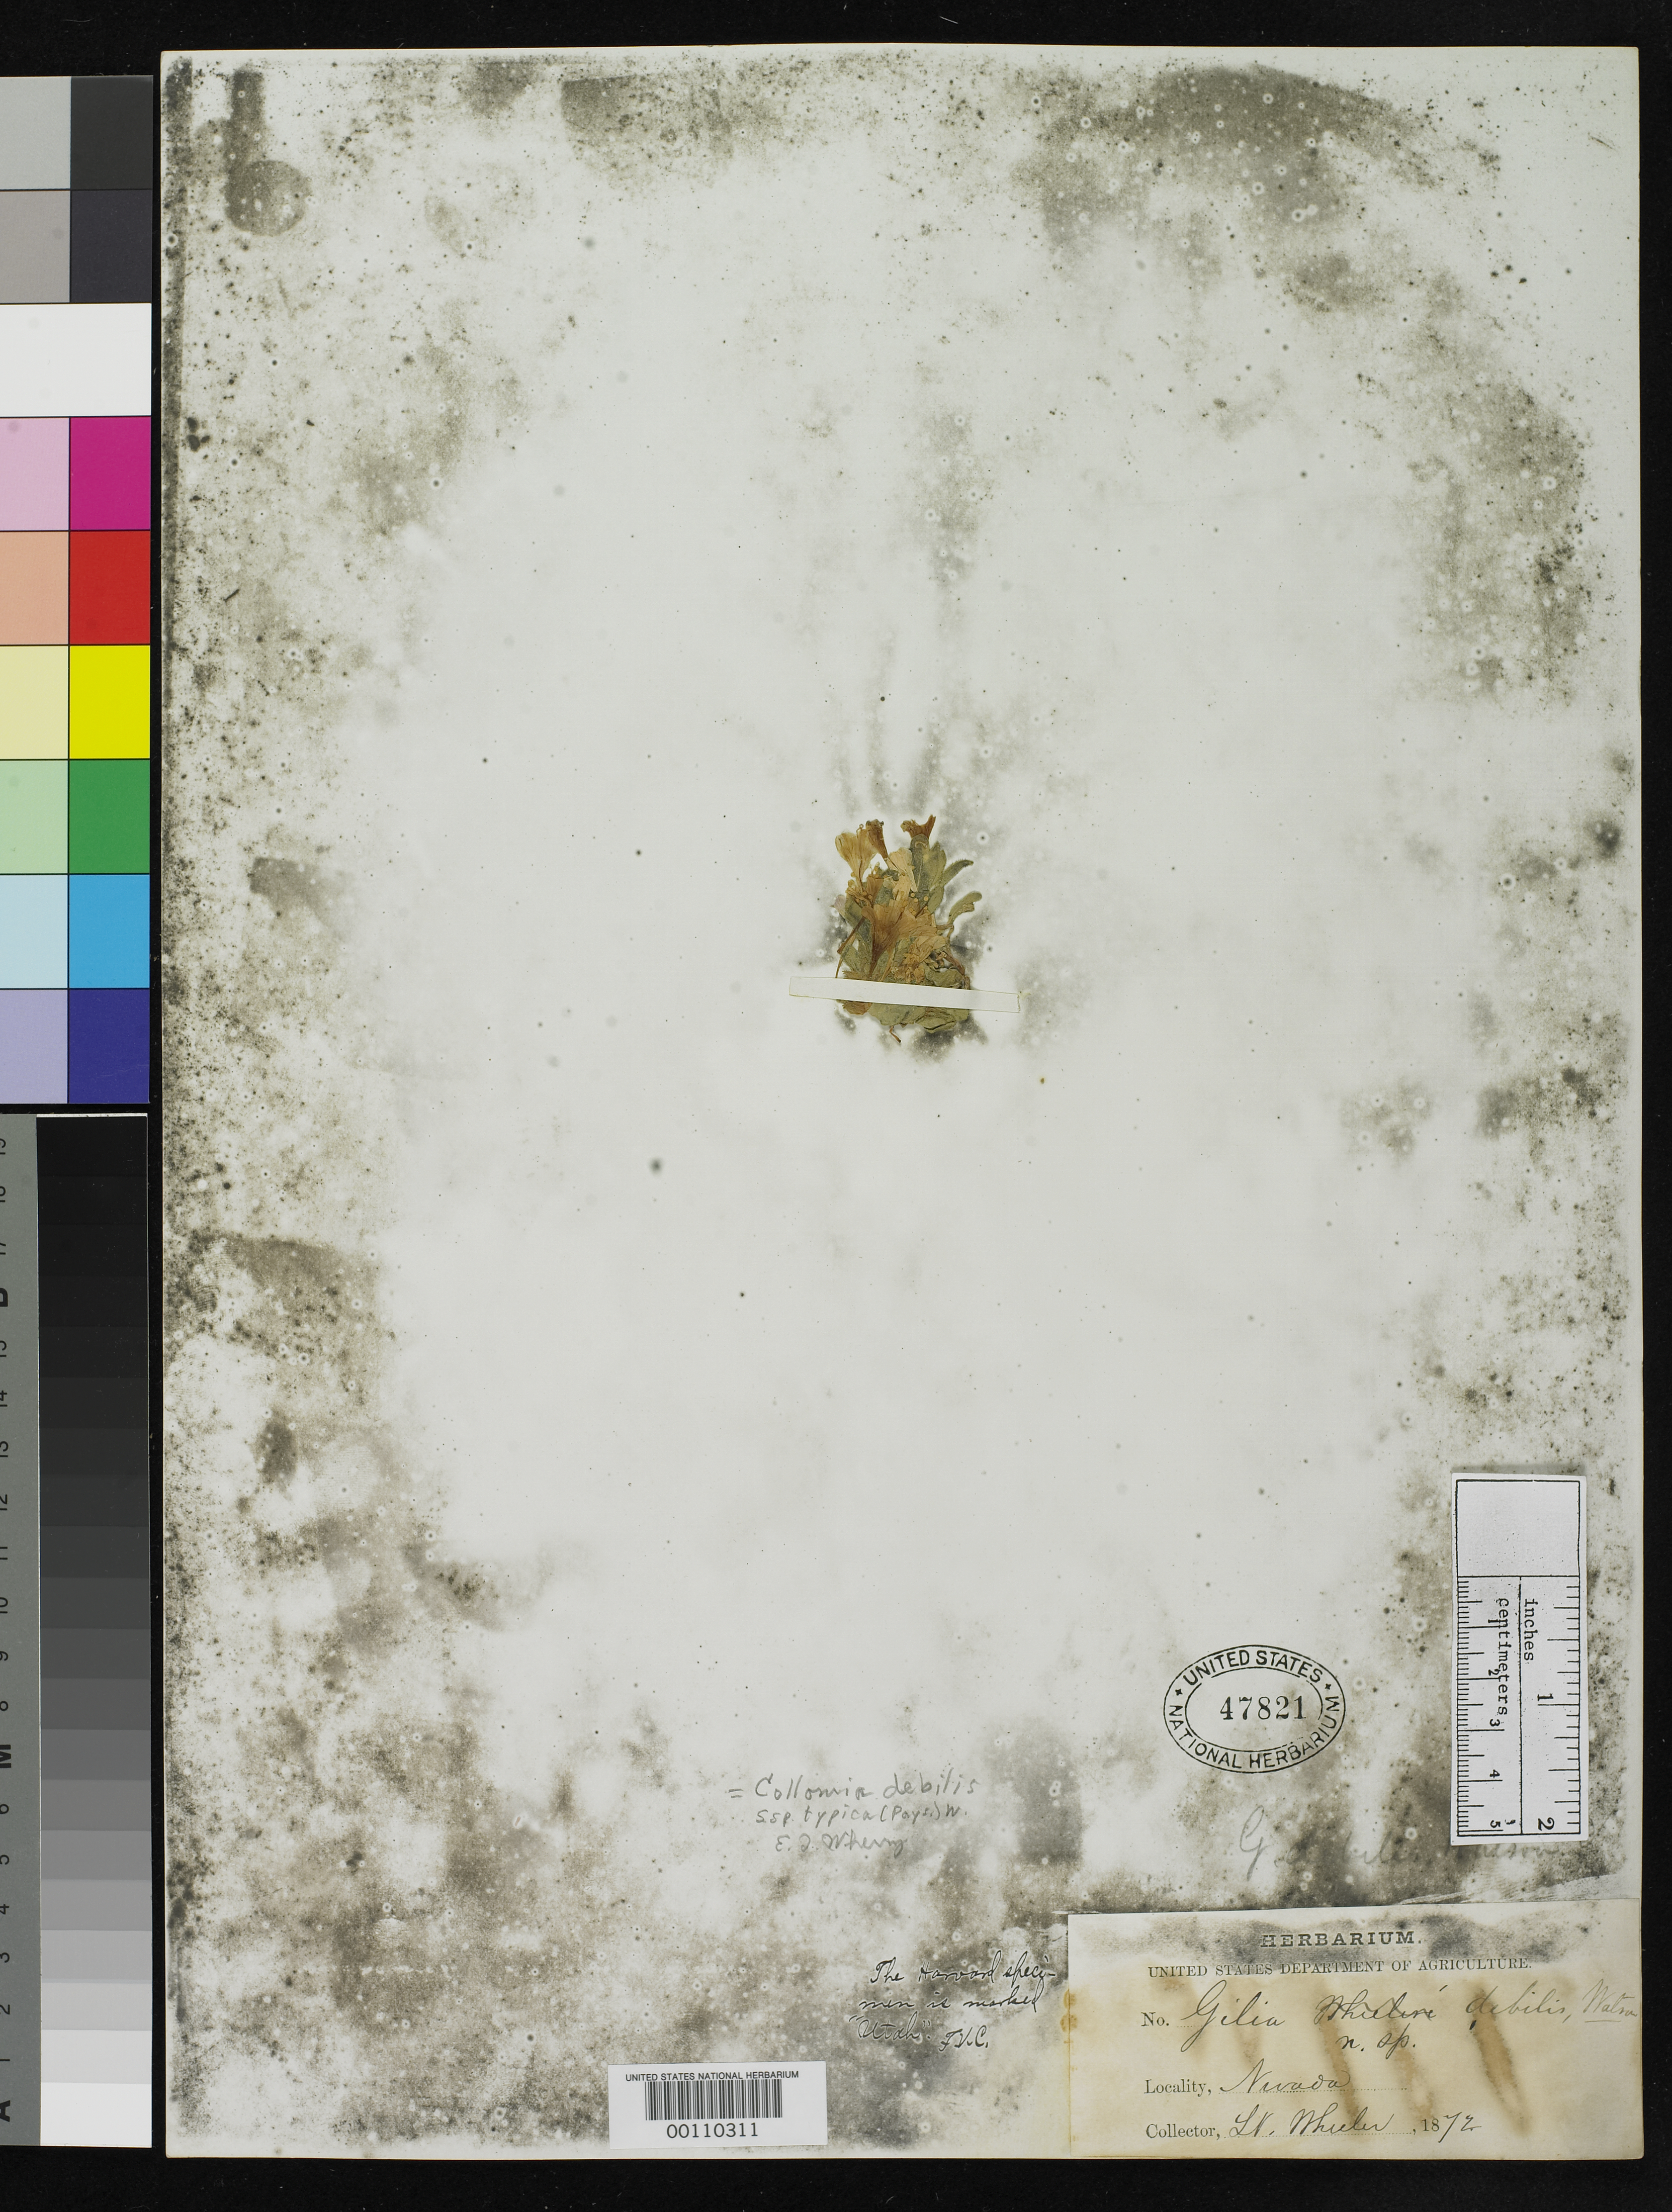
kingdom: Plantae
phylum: Tracheophyta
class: Magnoliopsida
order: Ericales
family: Polemoniaceae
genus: Gilia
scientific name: Gilia debilis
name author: S. Watson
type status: Type Collection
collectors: G. Wheeler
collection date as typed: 1872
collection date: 1872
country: United States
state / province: Utah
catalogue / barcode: US 47821